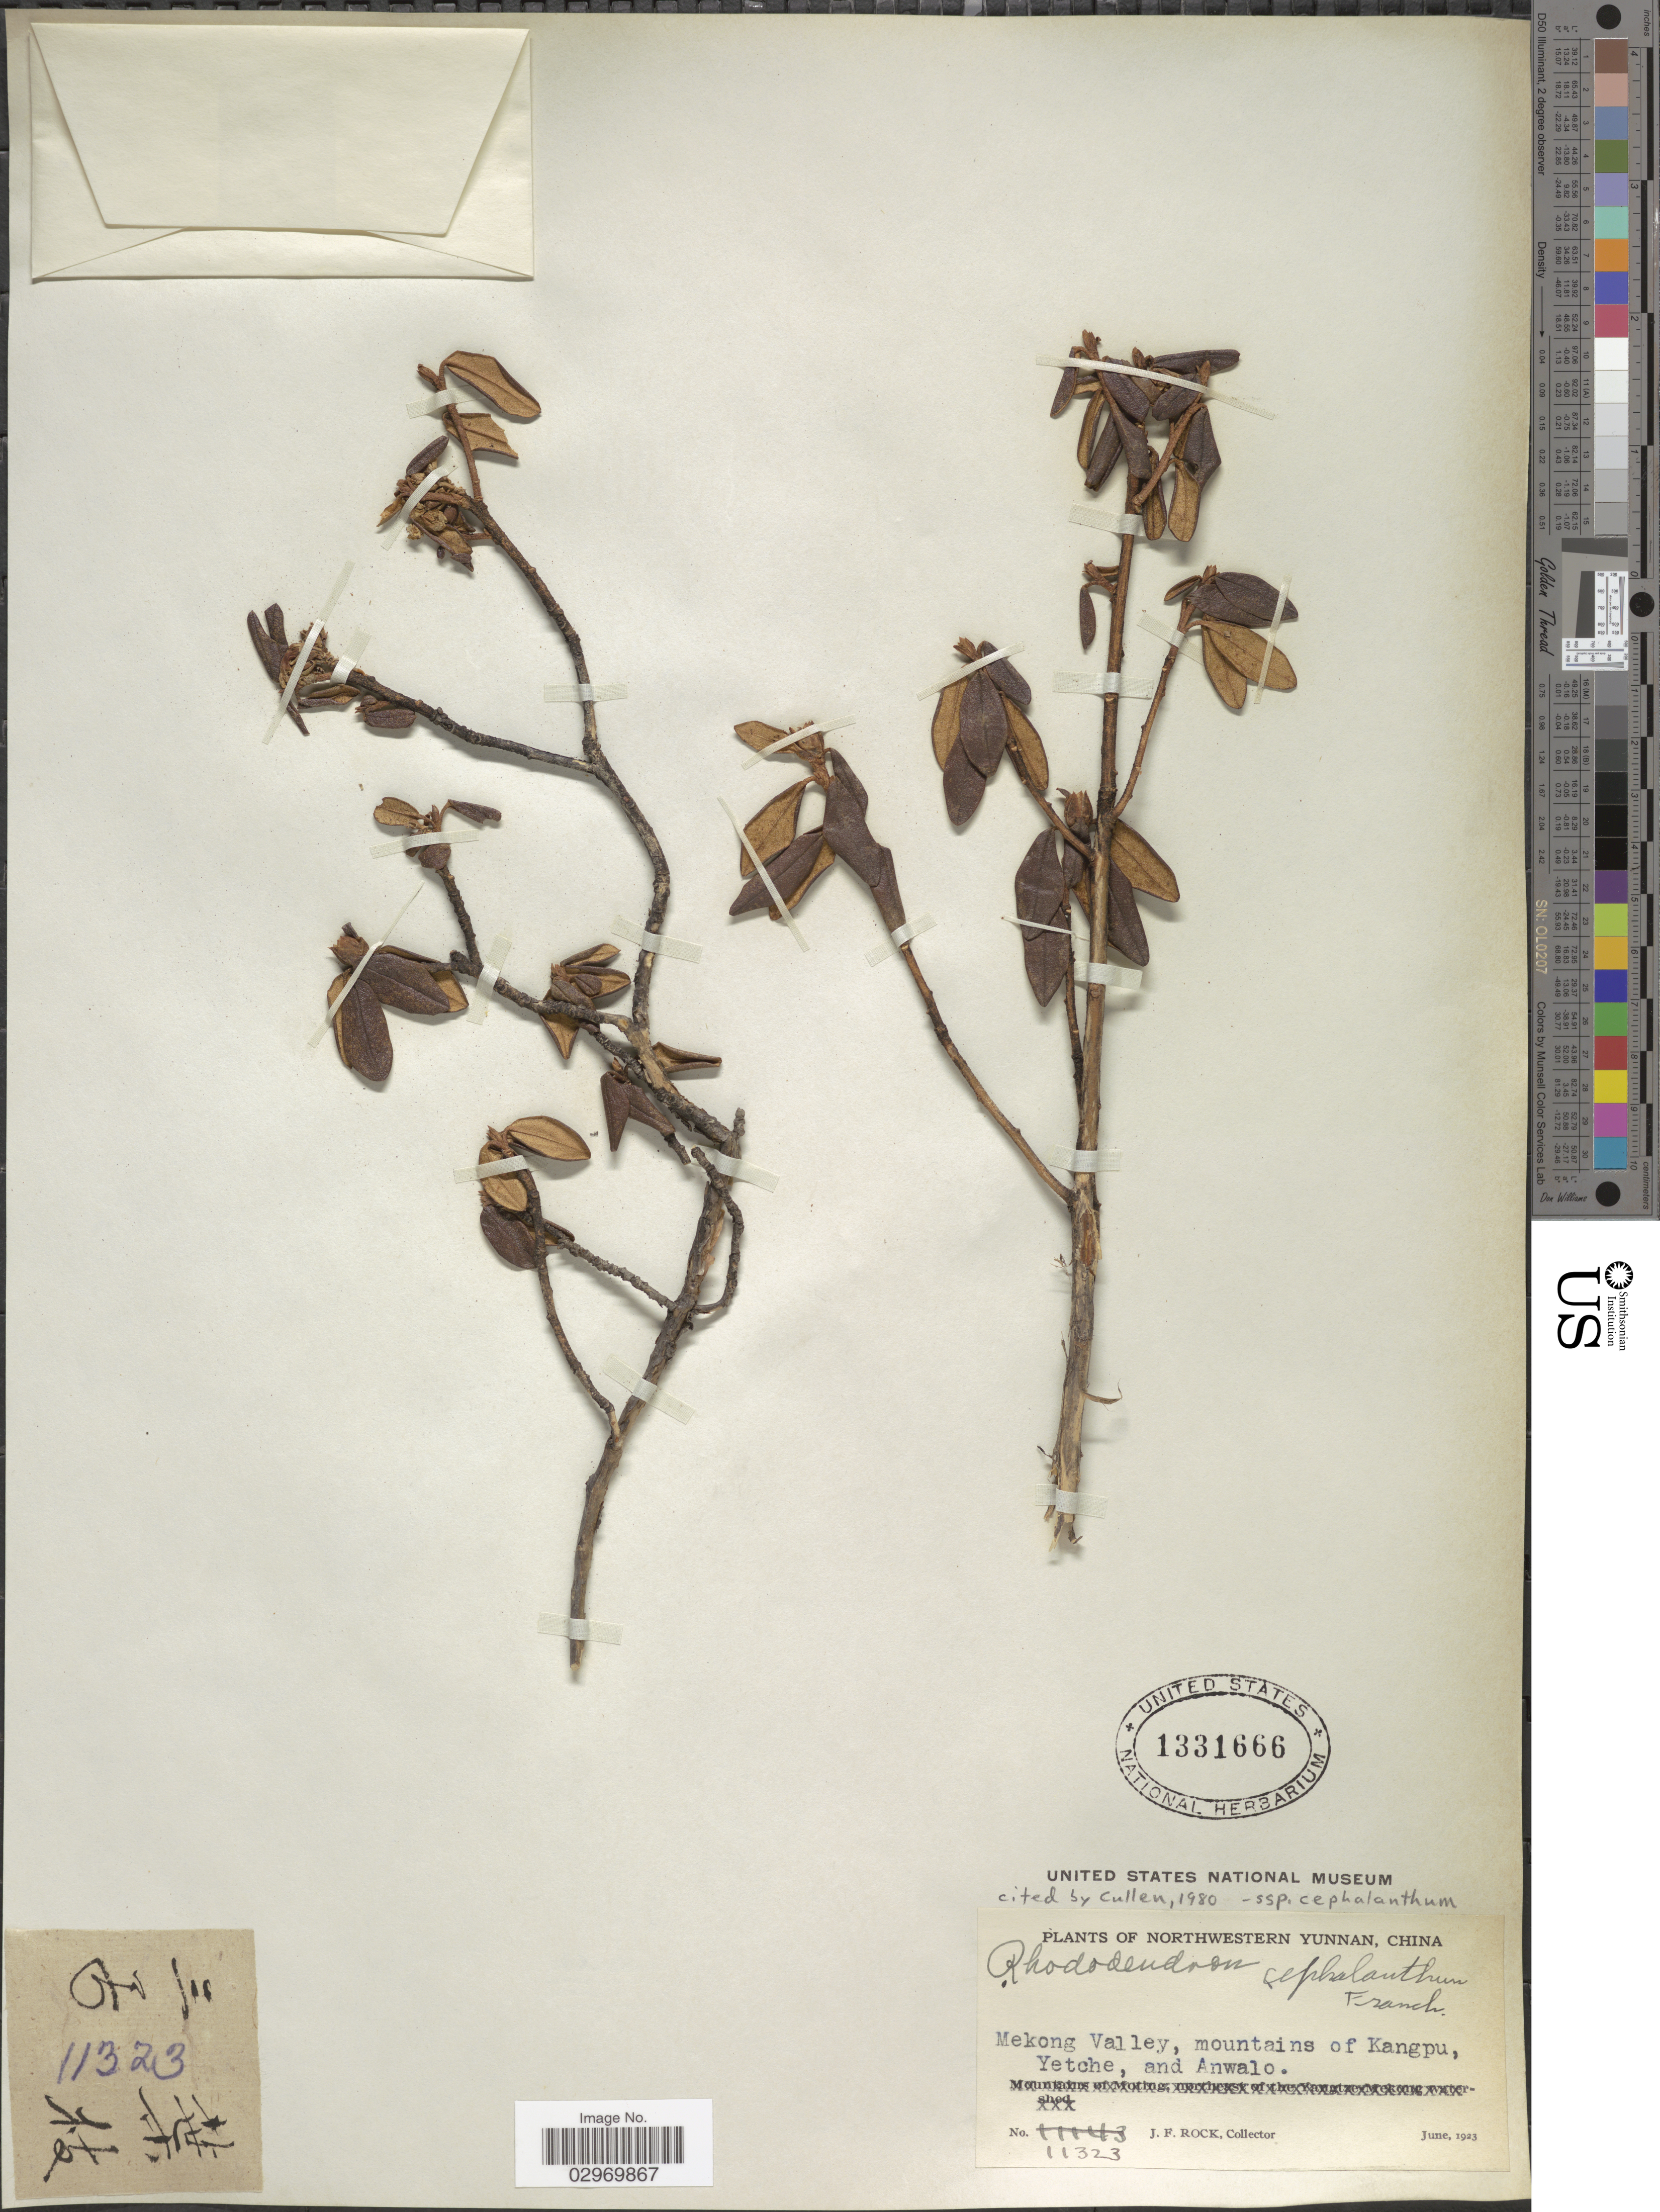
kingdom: Plantae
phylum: Tracheophyta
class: Magnoliopsida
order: Ericales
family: Ericaceae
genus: Rhododendron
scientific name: Rhododendron cephalanthum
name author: Franch.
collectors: J. Rock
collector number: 11323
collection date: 1923-06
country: China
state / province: Yunnan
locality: Northwestern Yunnan, Mekong Valley, mountains of Kangpu, Yetche, and Anwalo.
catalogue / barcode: US 1331666